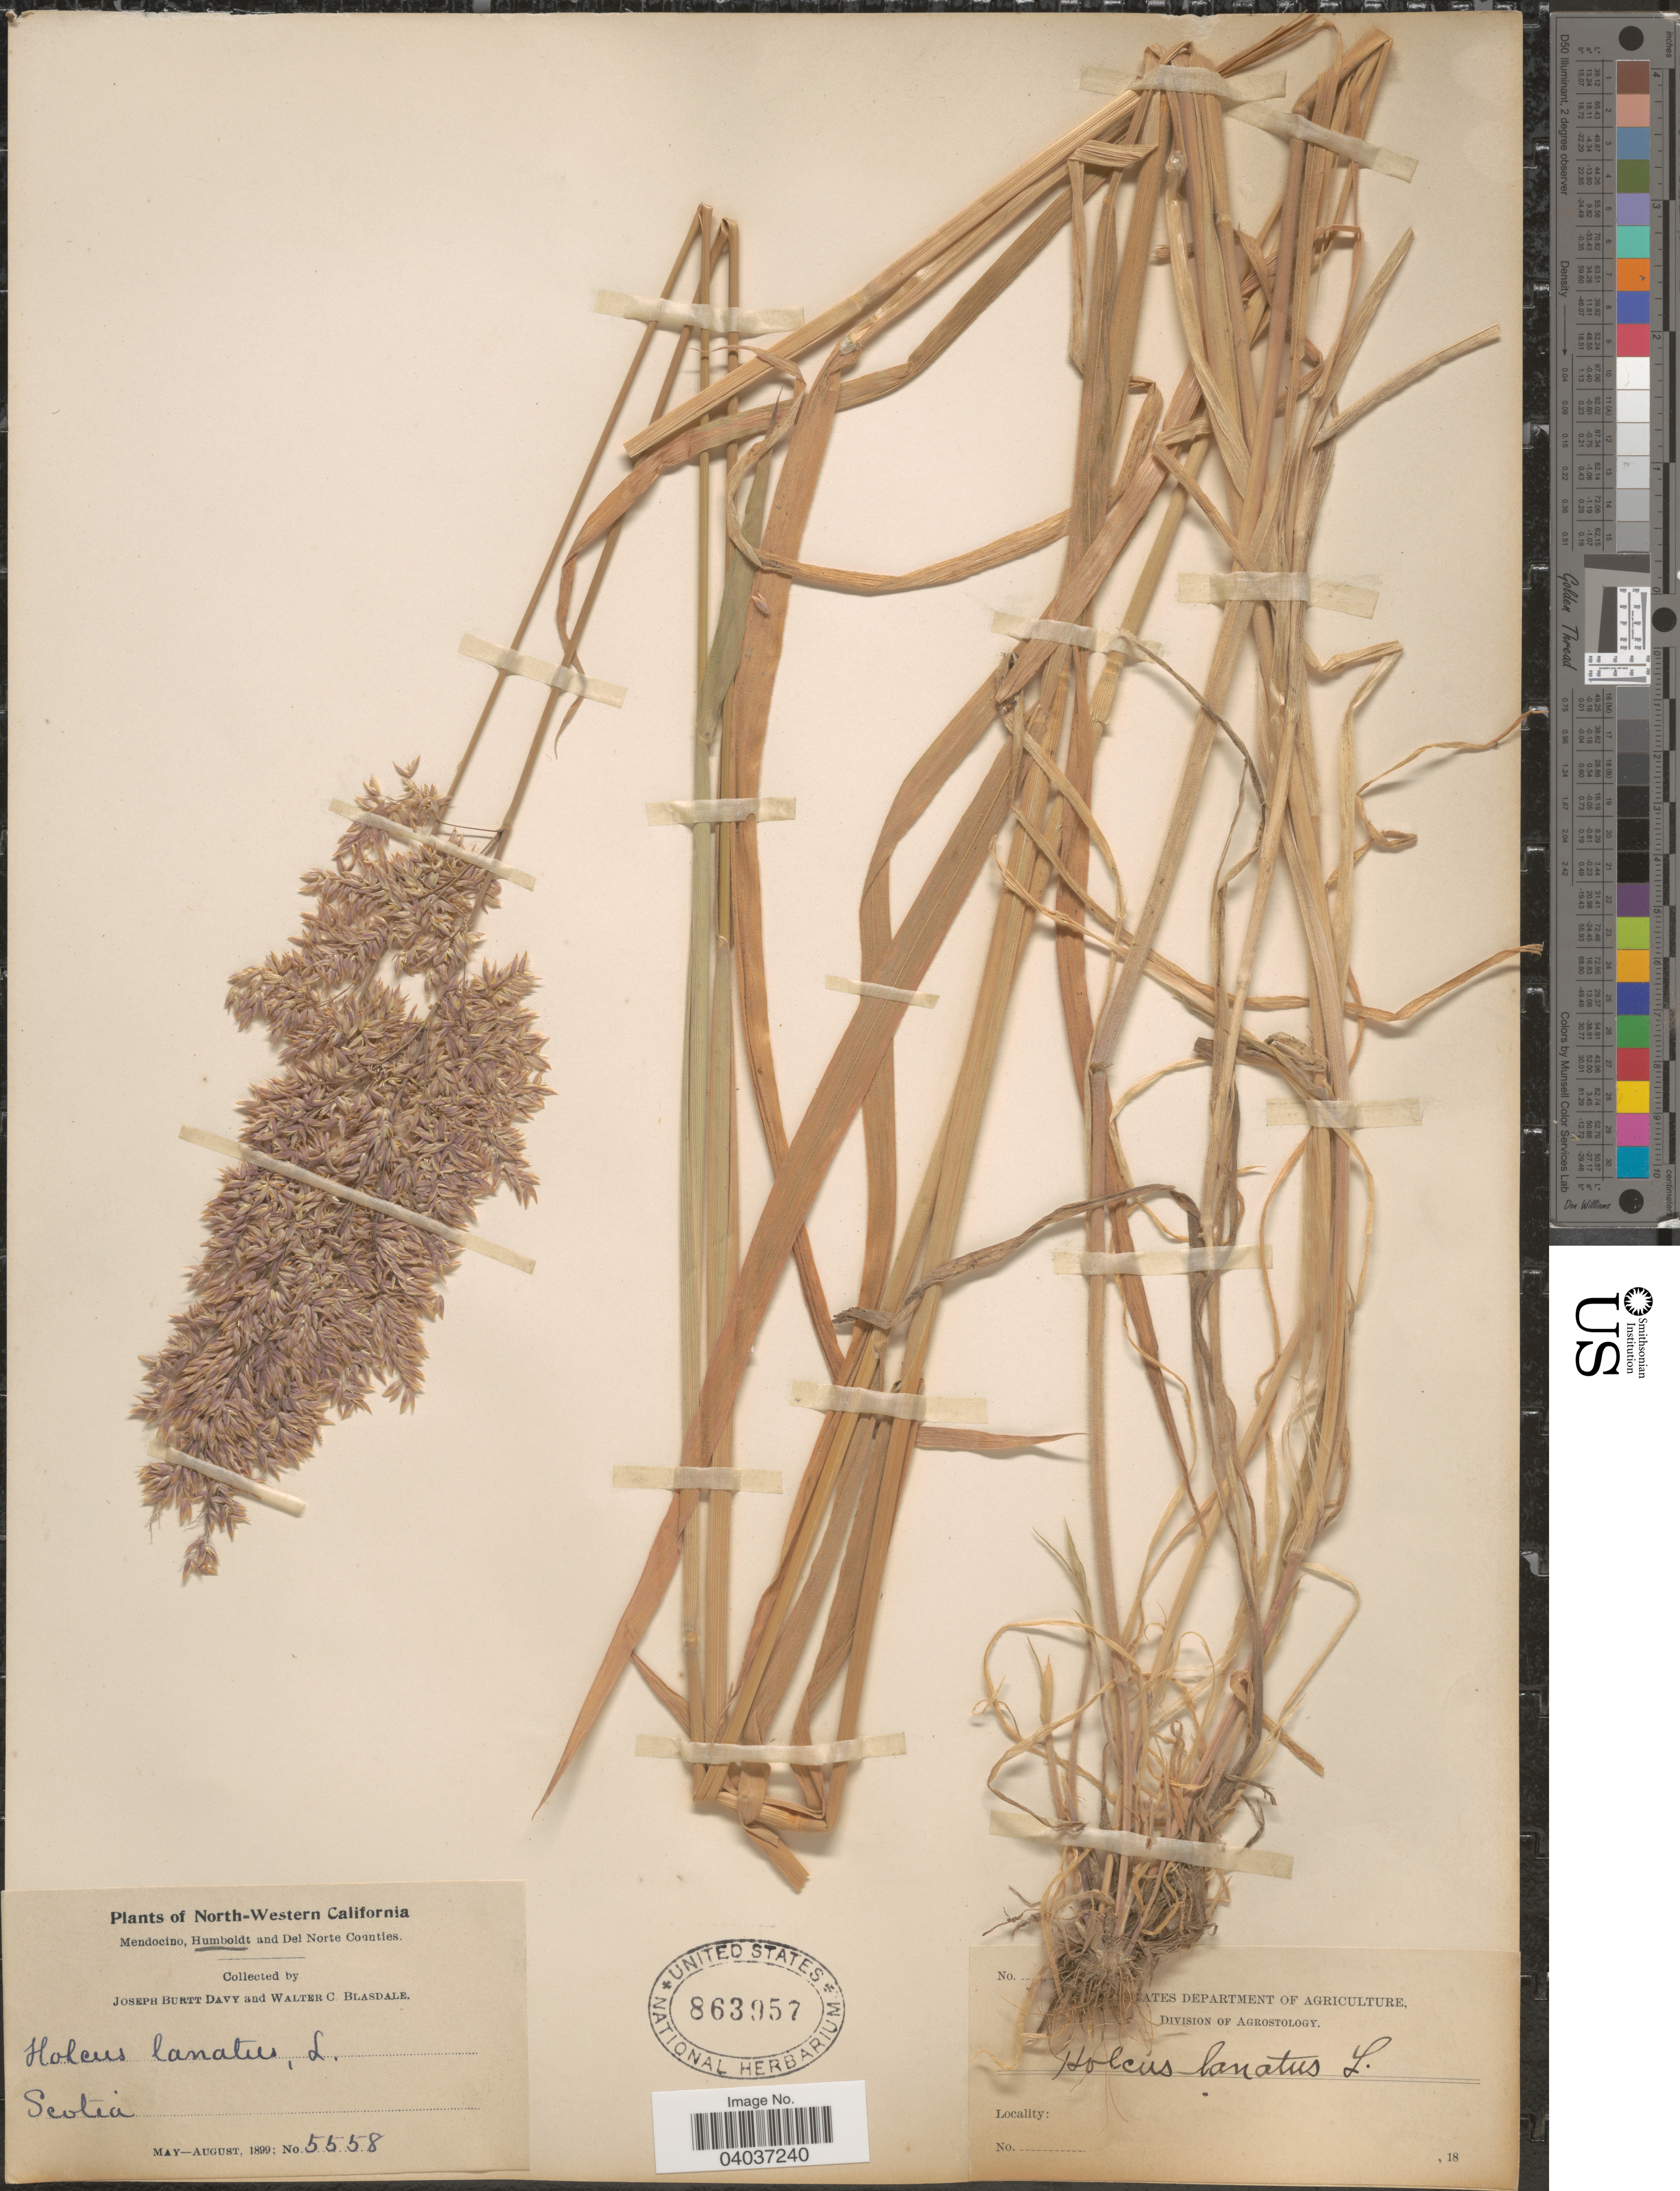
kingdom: Plantae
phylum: Tracheophyta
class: Liliopsida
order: Poales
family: Poaceae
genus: Holcus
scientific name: Holcus lanatus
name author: L.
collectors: J. Burtt Davy & W. Blasdale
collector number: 5558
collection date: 1899-05/1899-08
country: United States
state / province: California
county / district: Humboldt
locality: North-Western California. Humboldt County. Scotia.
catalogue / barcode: US 863957